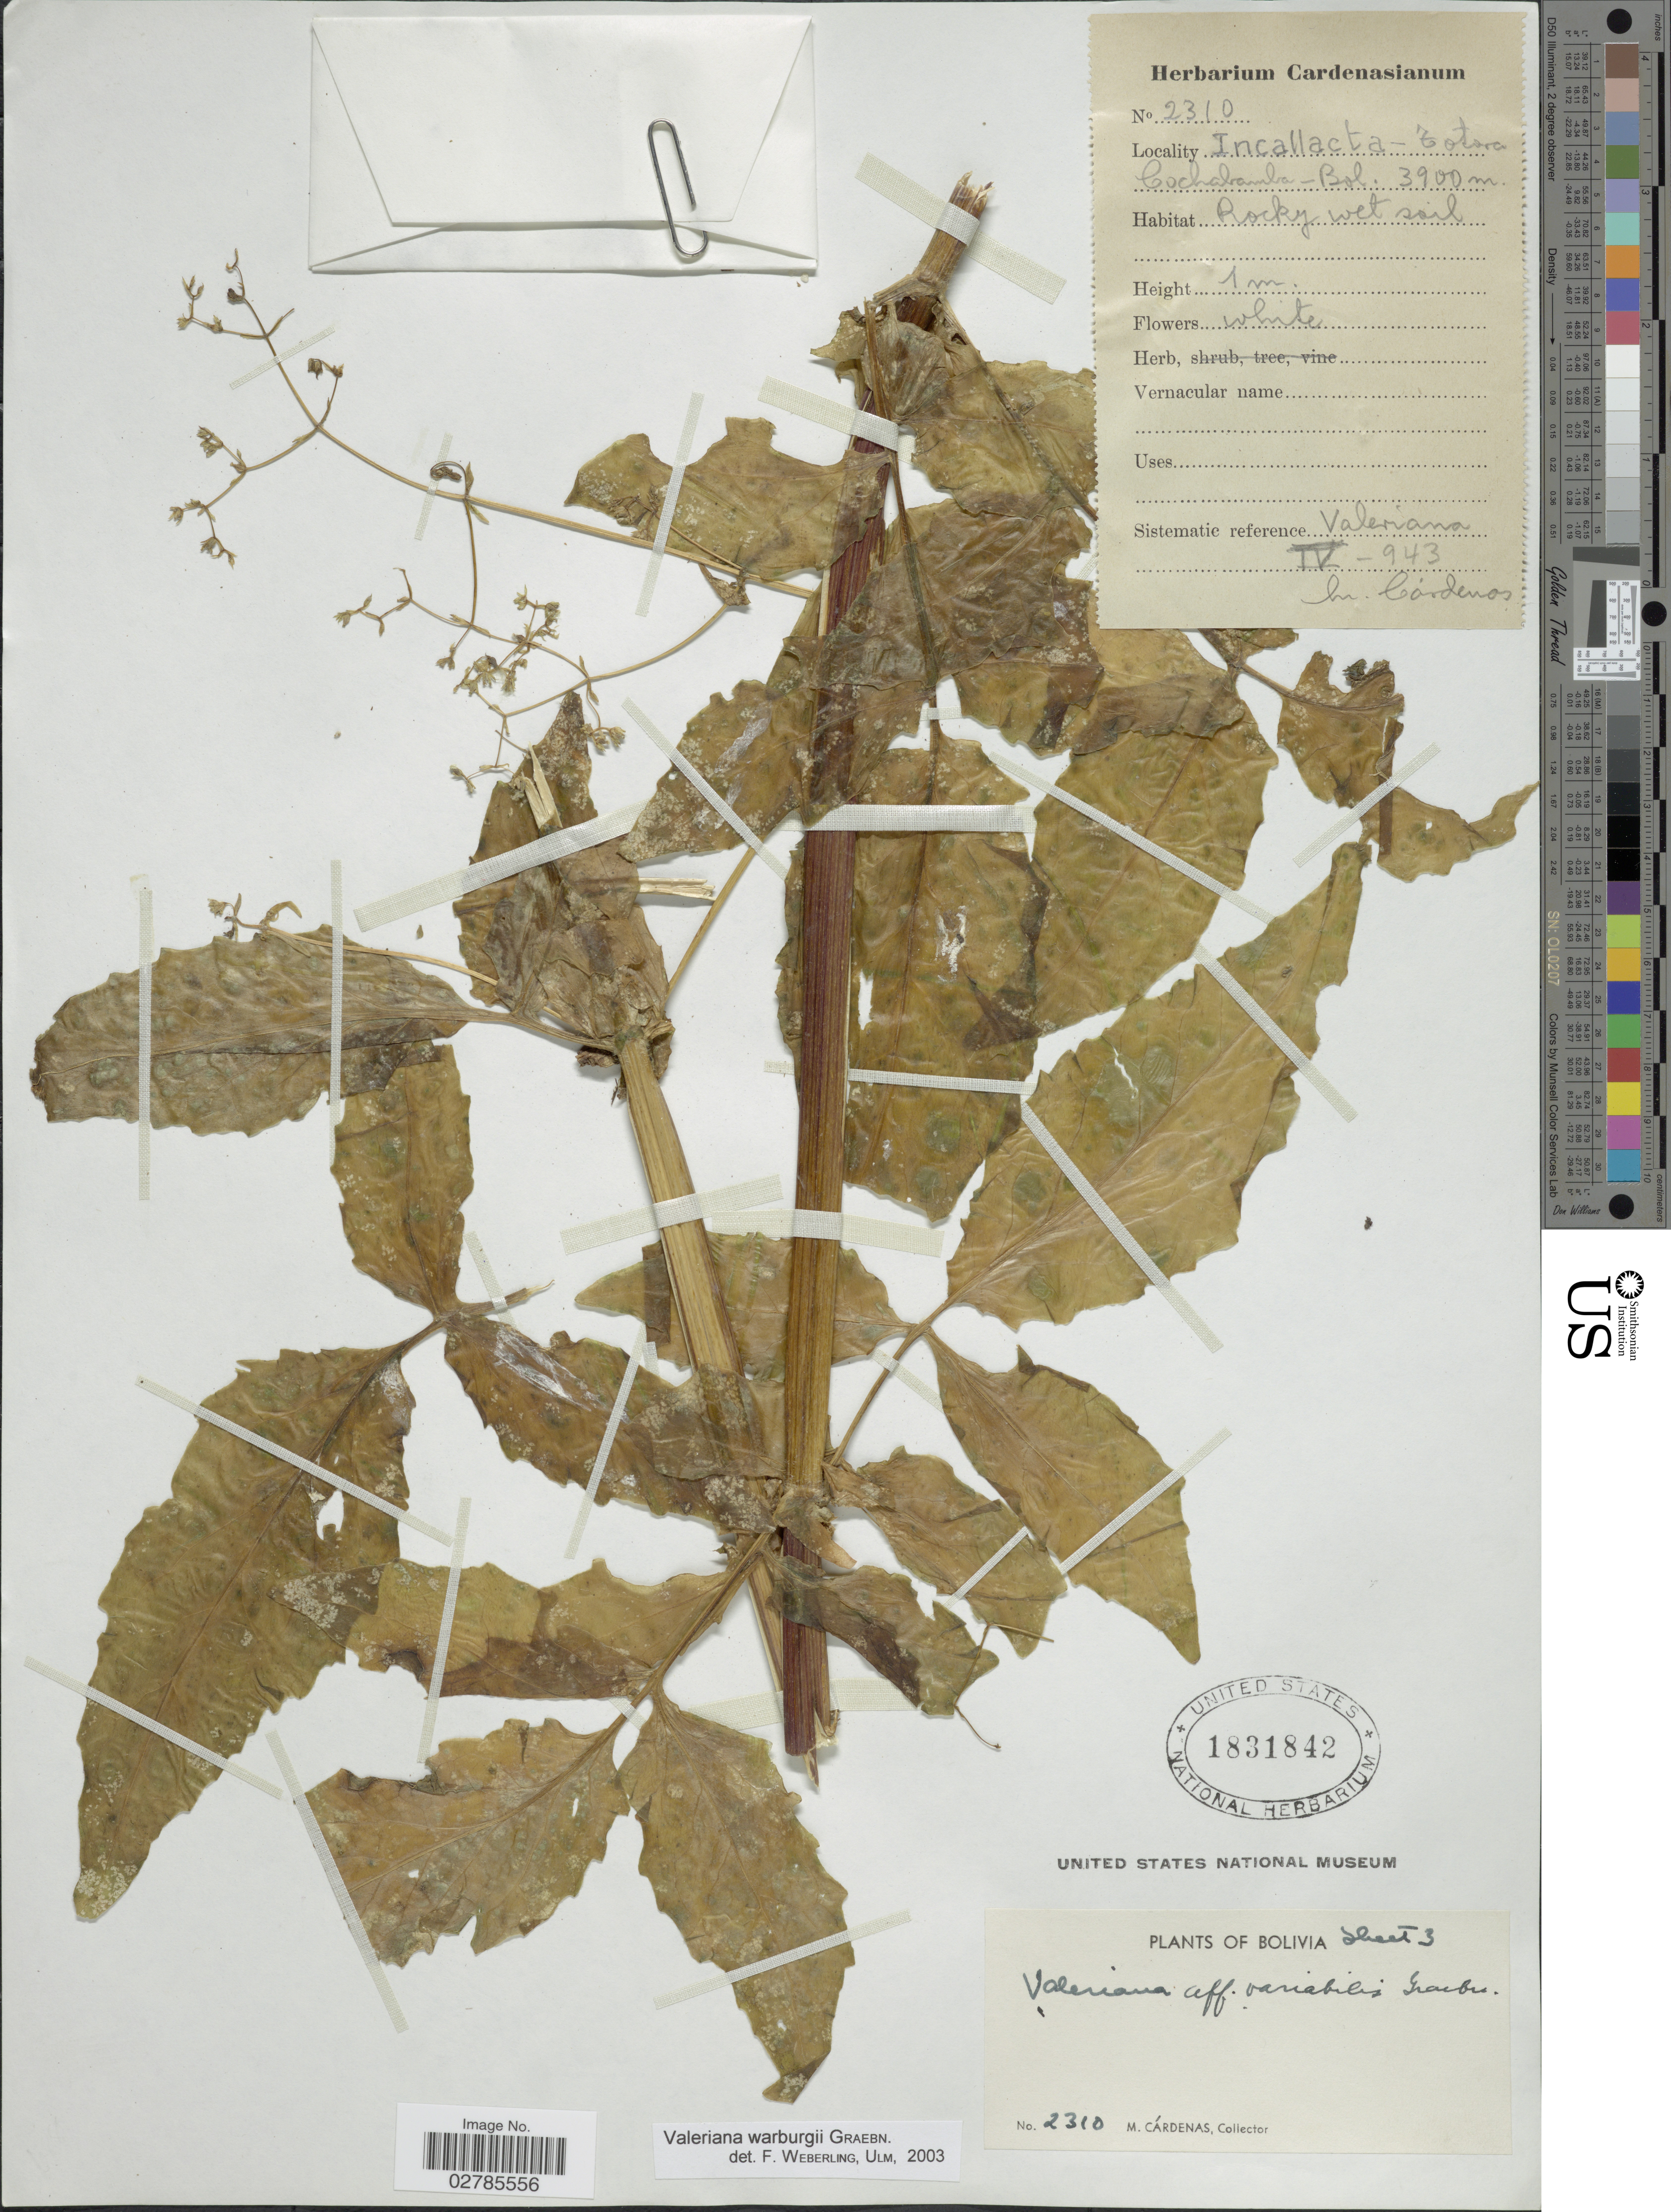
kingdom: Plantae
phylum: Tracheophyta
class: Magnoliopsida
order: Dipsacales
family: Caprifoliaceae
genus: Valeriana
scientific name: Valeriana warburgii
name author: Graebn.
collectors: M. Cárdenas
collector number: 2310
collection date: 1943-04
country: Bolivia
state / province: Cochabamba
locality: Incallacta-Rotsa Cochabamba.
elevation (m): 3900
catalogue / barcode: US 1831842